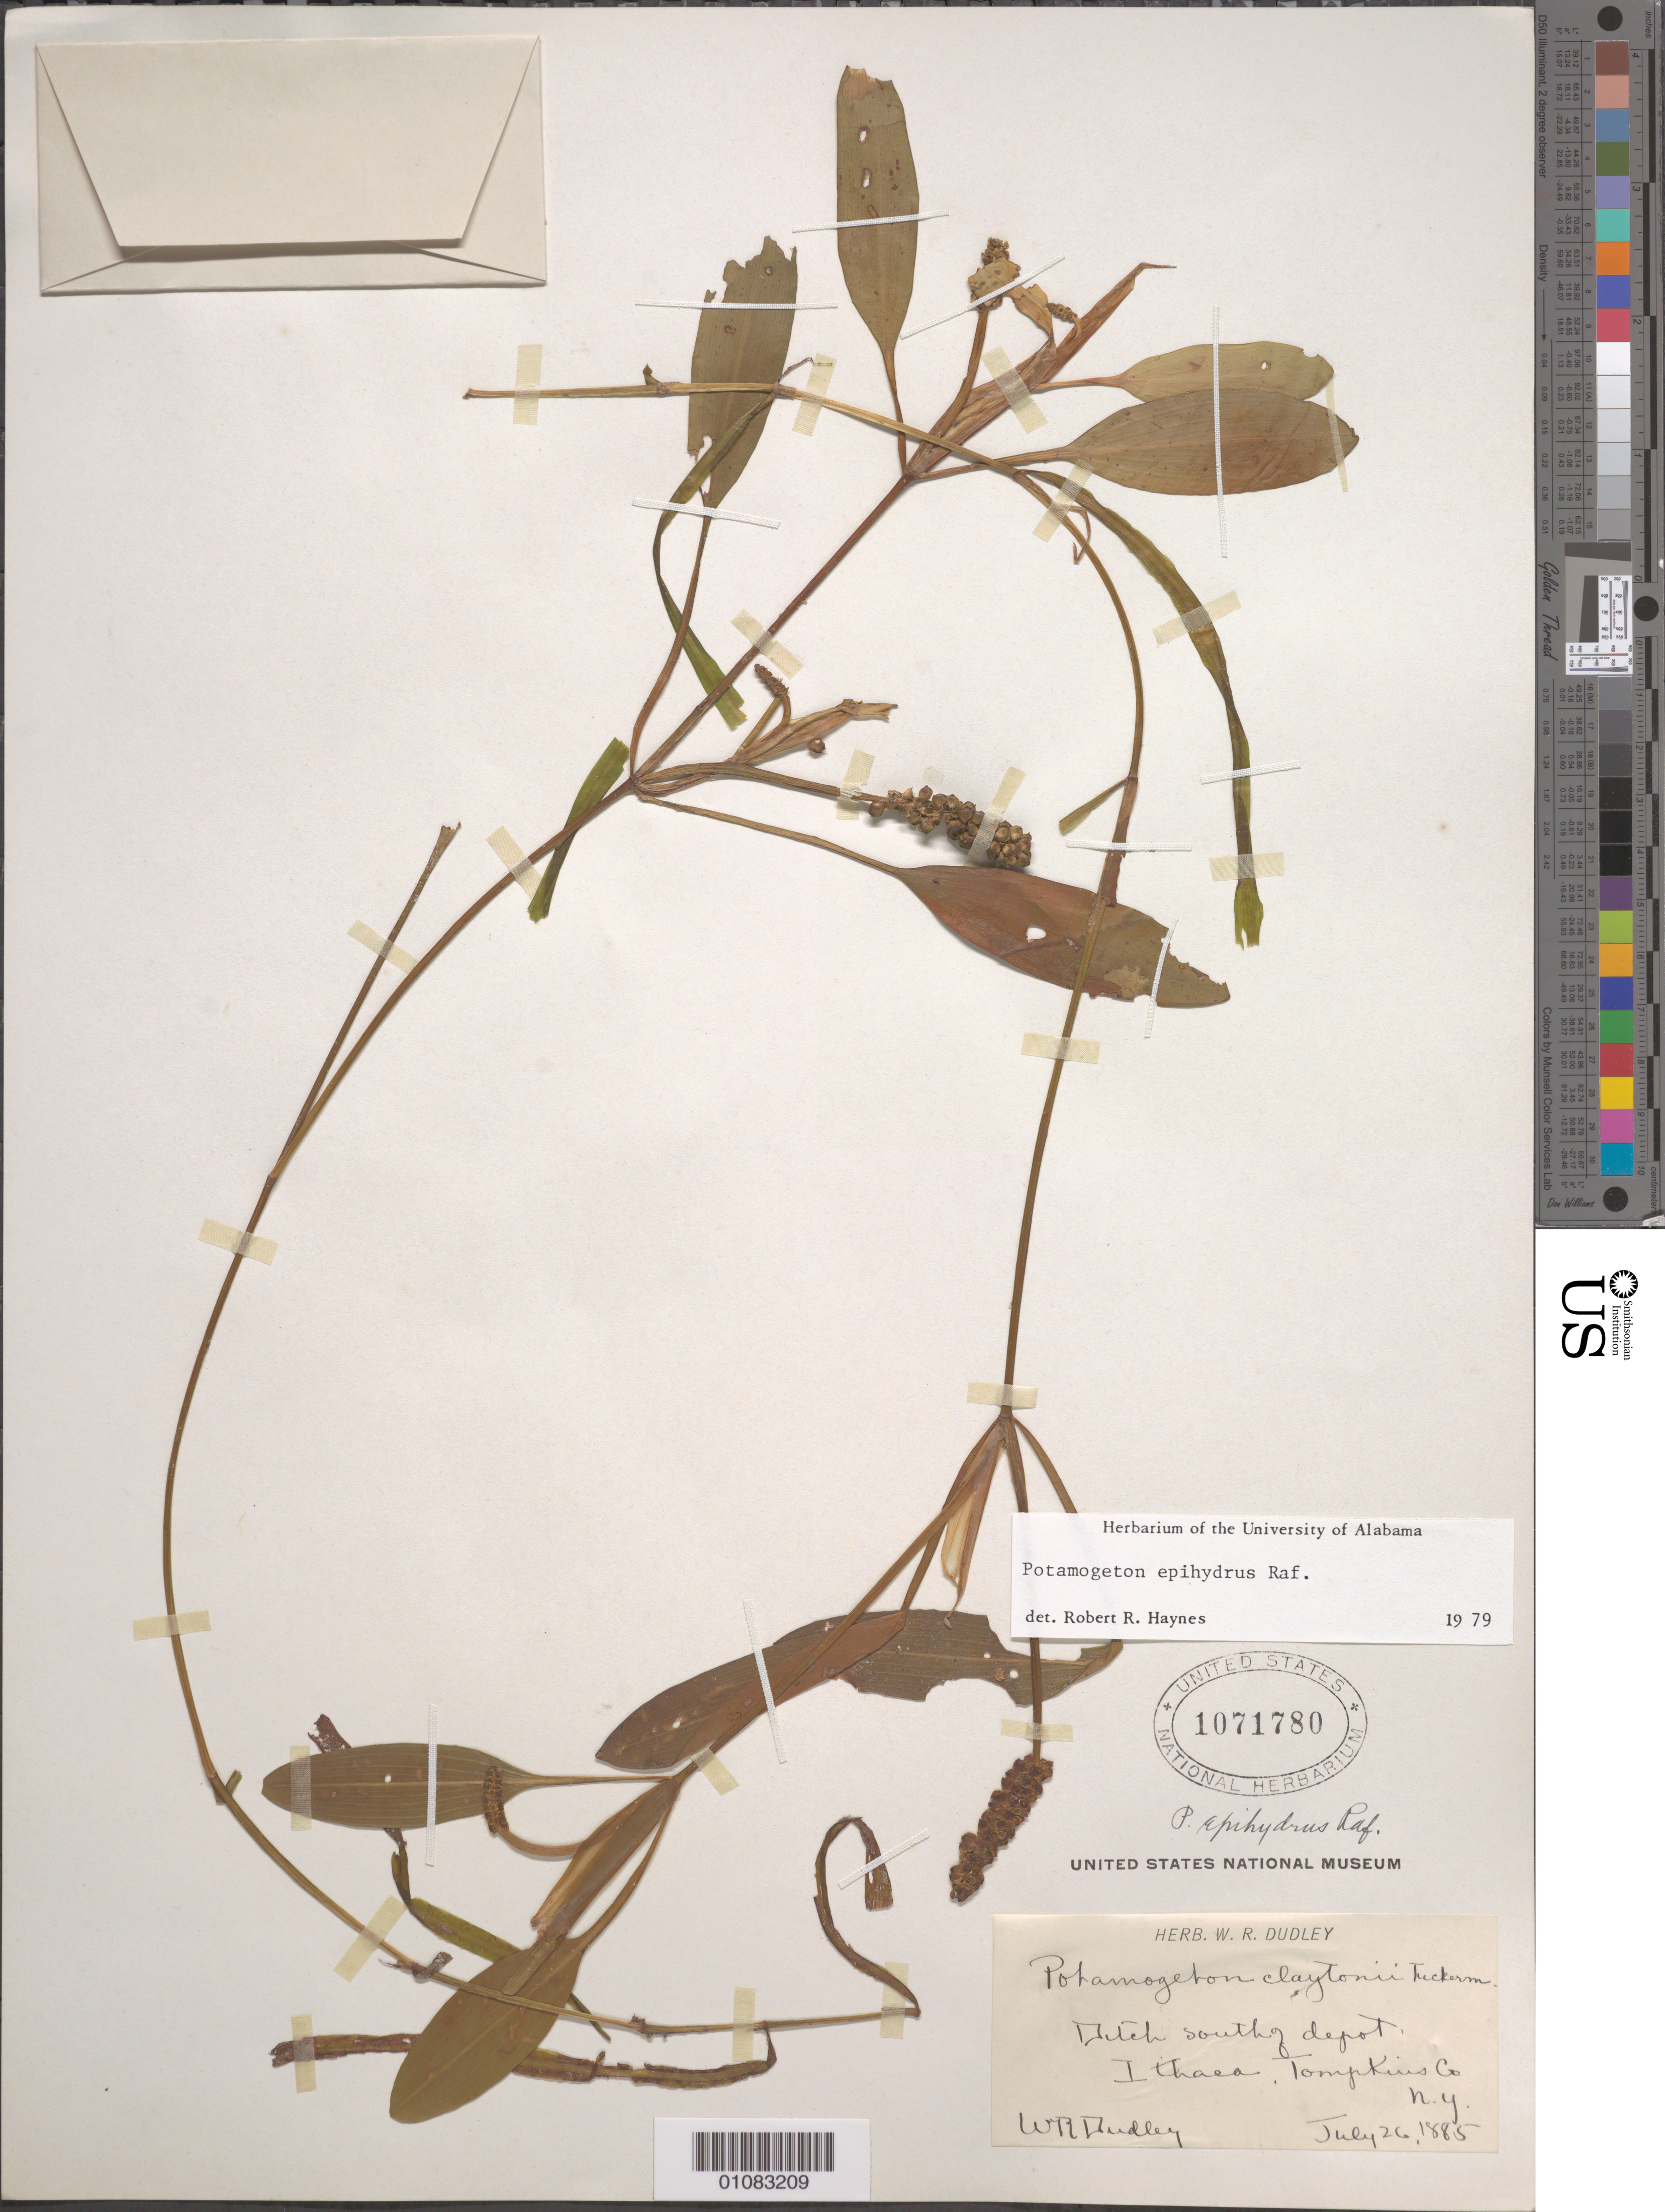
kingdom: Plantae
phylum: Tracheophyta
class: Liliopsida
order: Alismatales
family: Potamogetonaceae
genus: Potamogeton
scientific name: Potamogeton epihydrus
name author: Raf.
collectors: W. Dudley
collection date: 1885-07-26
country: United States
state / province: New York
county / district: Tompkins County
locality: Ithaca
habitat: Ditch south of depot.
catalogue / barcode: US 1071780